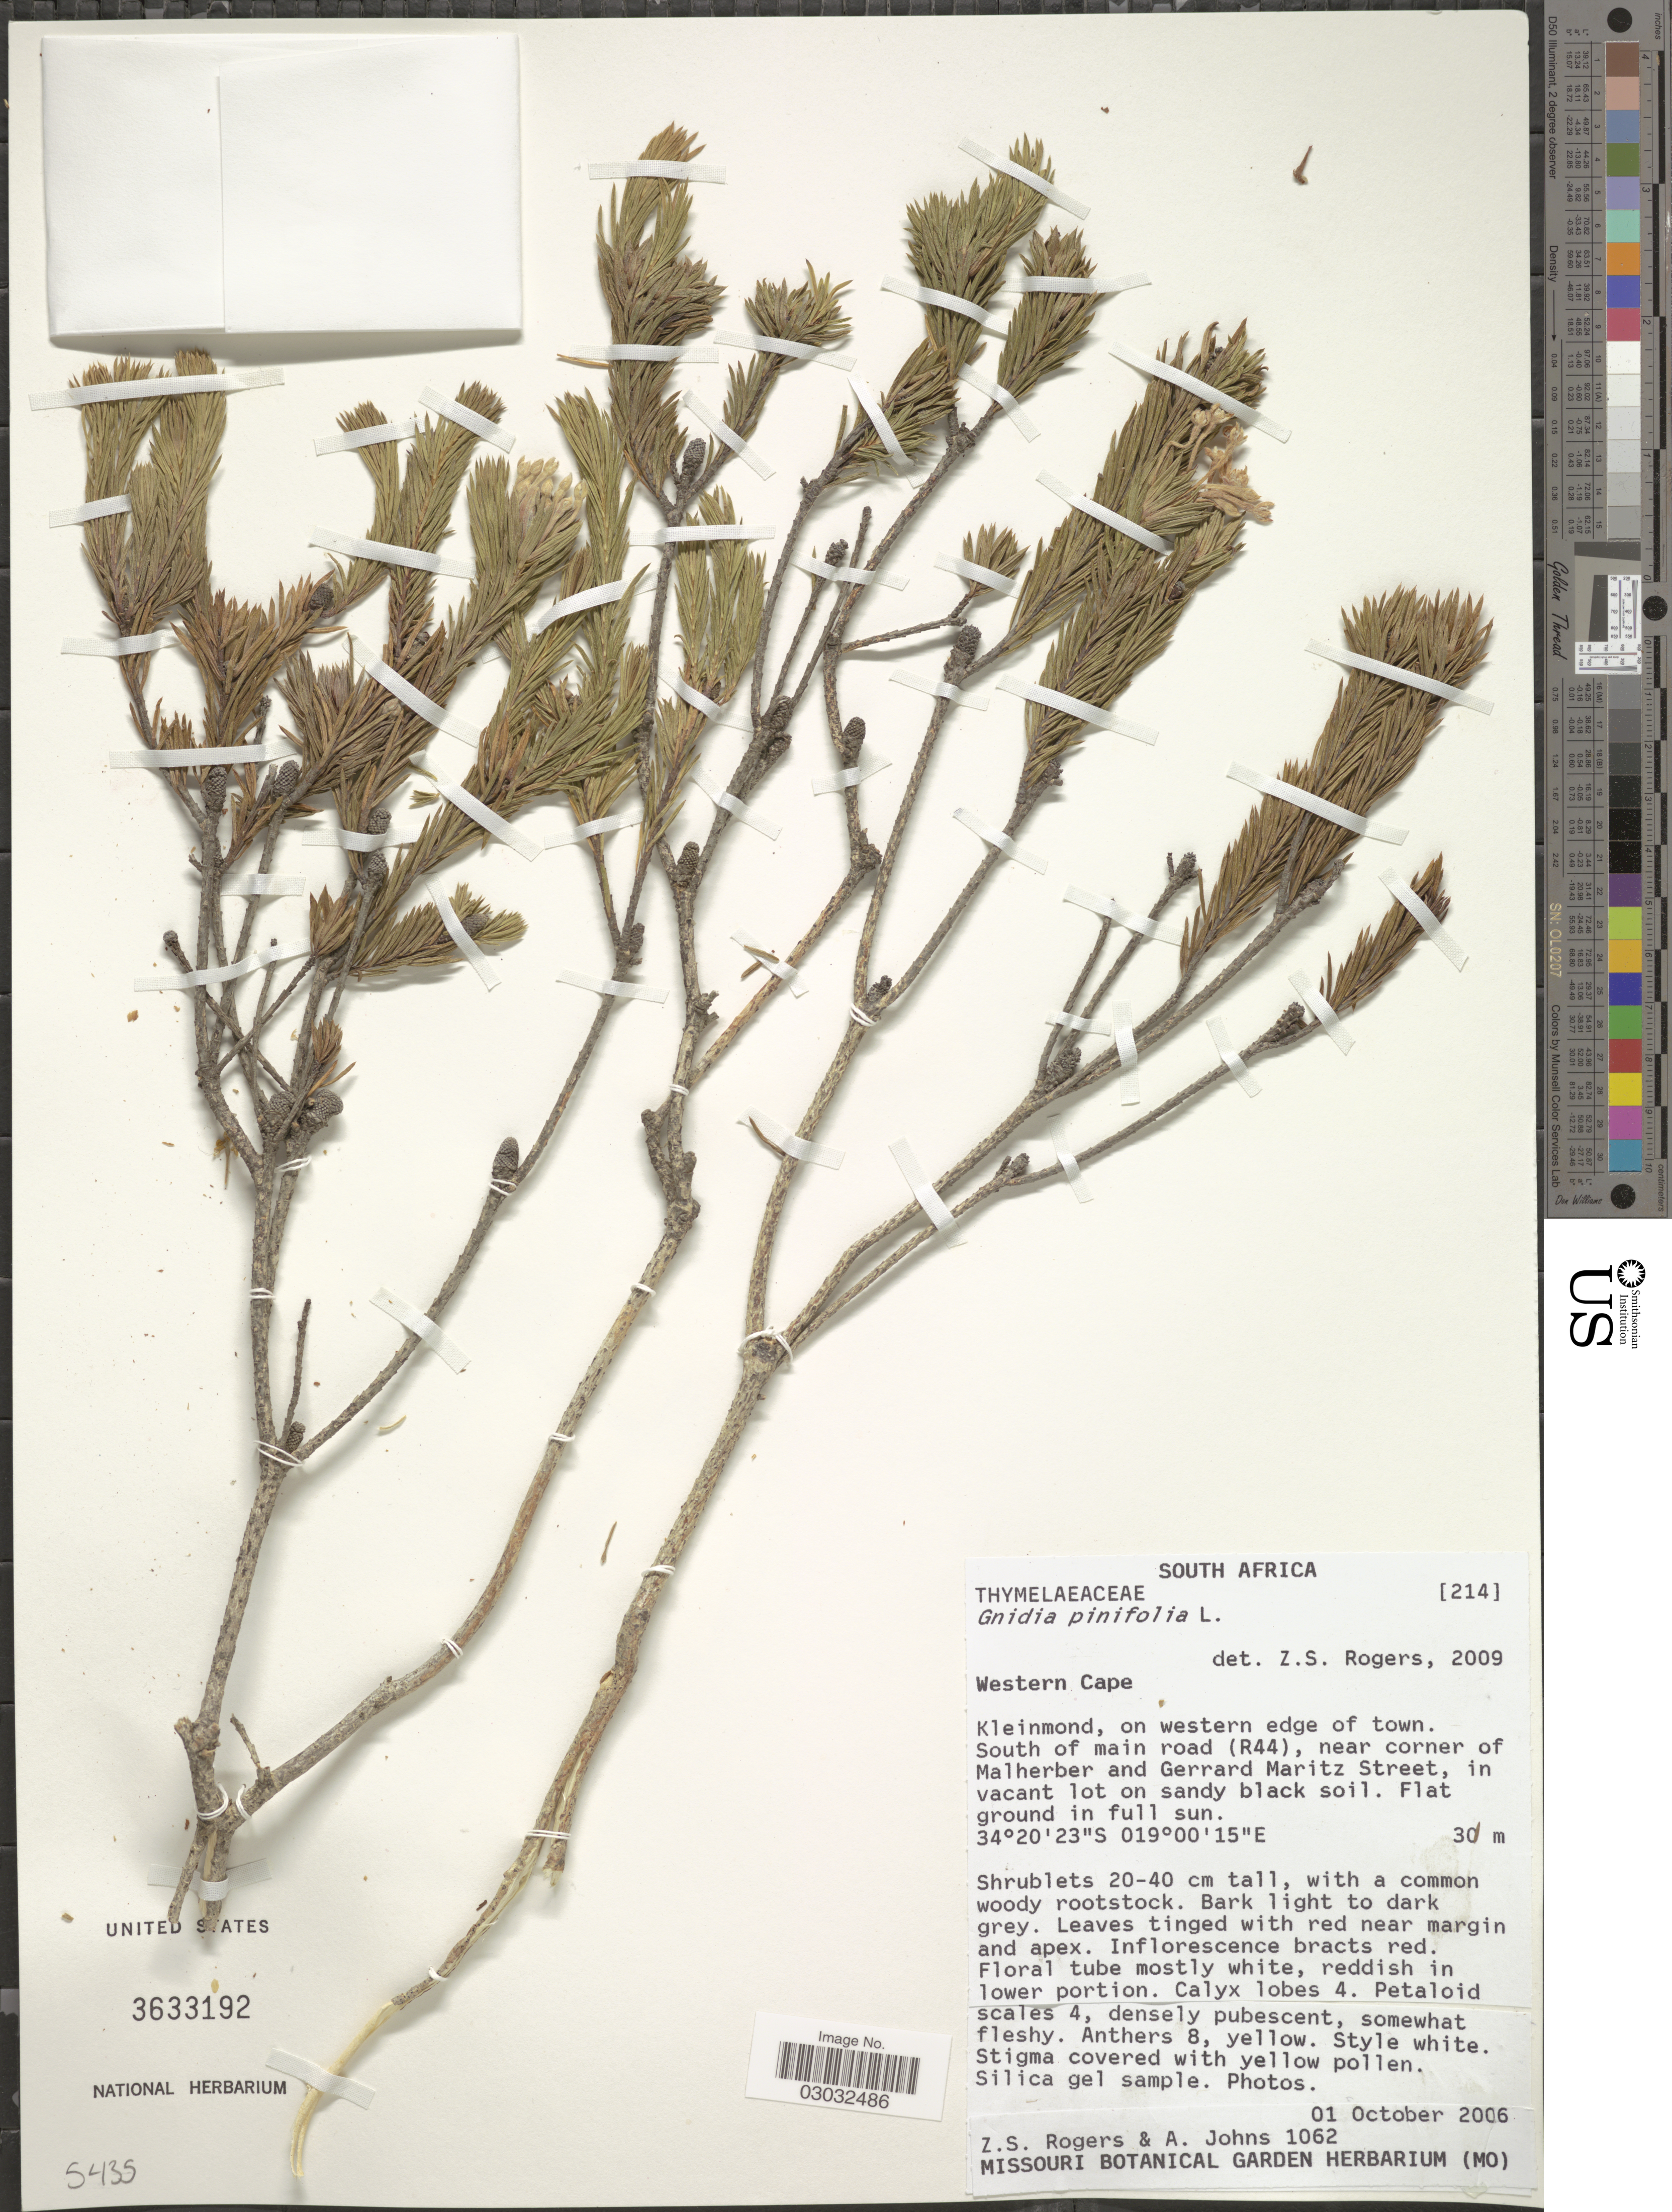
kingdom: Plantae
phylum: Tracheophyta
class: Magnoliopsida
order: Malvales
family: Thymelaeaceae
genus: Gnidia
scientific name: Gnidia pinifolia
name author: L.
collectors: Z. S. Rogers & A. Johns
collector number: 1062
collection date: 2006-10-01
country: South Africa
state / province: Western Cape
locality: Kleinmond, on western edge of town. South of main road (R44), near corner of Malherber and Gerrard Maritz Street, in vacant lot on sandy black soil.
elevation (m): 30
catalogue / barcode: US 3633192